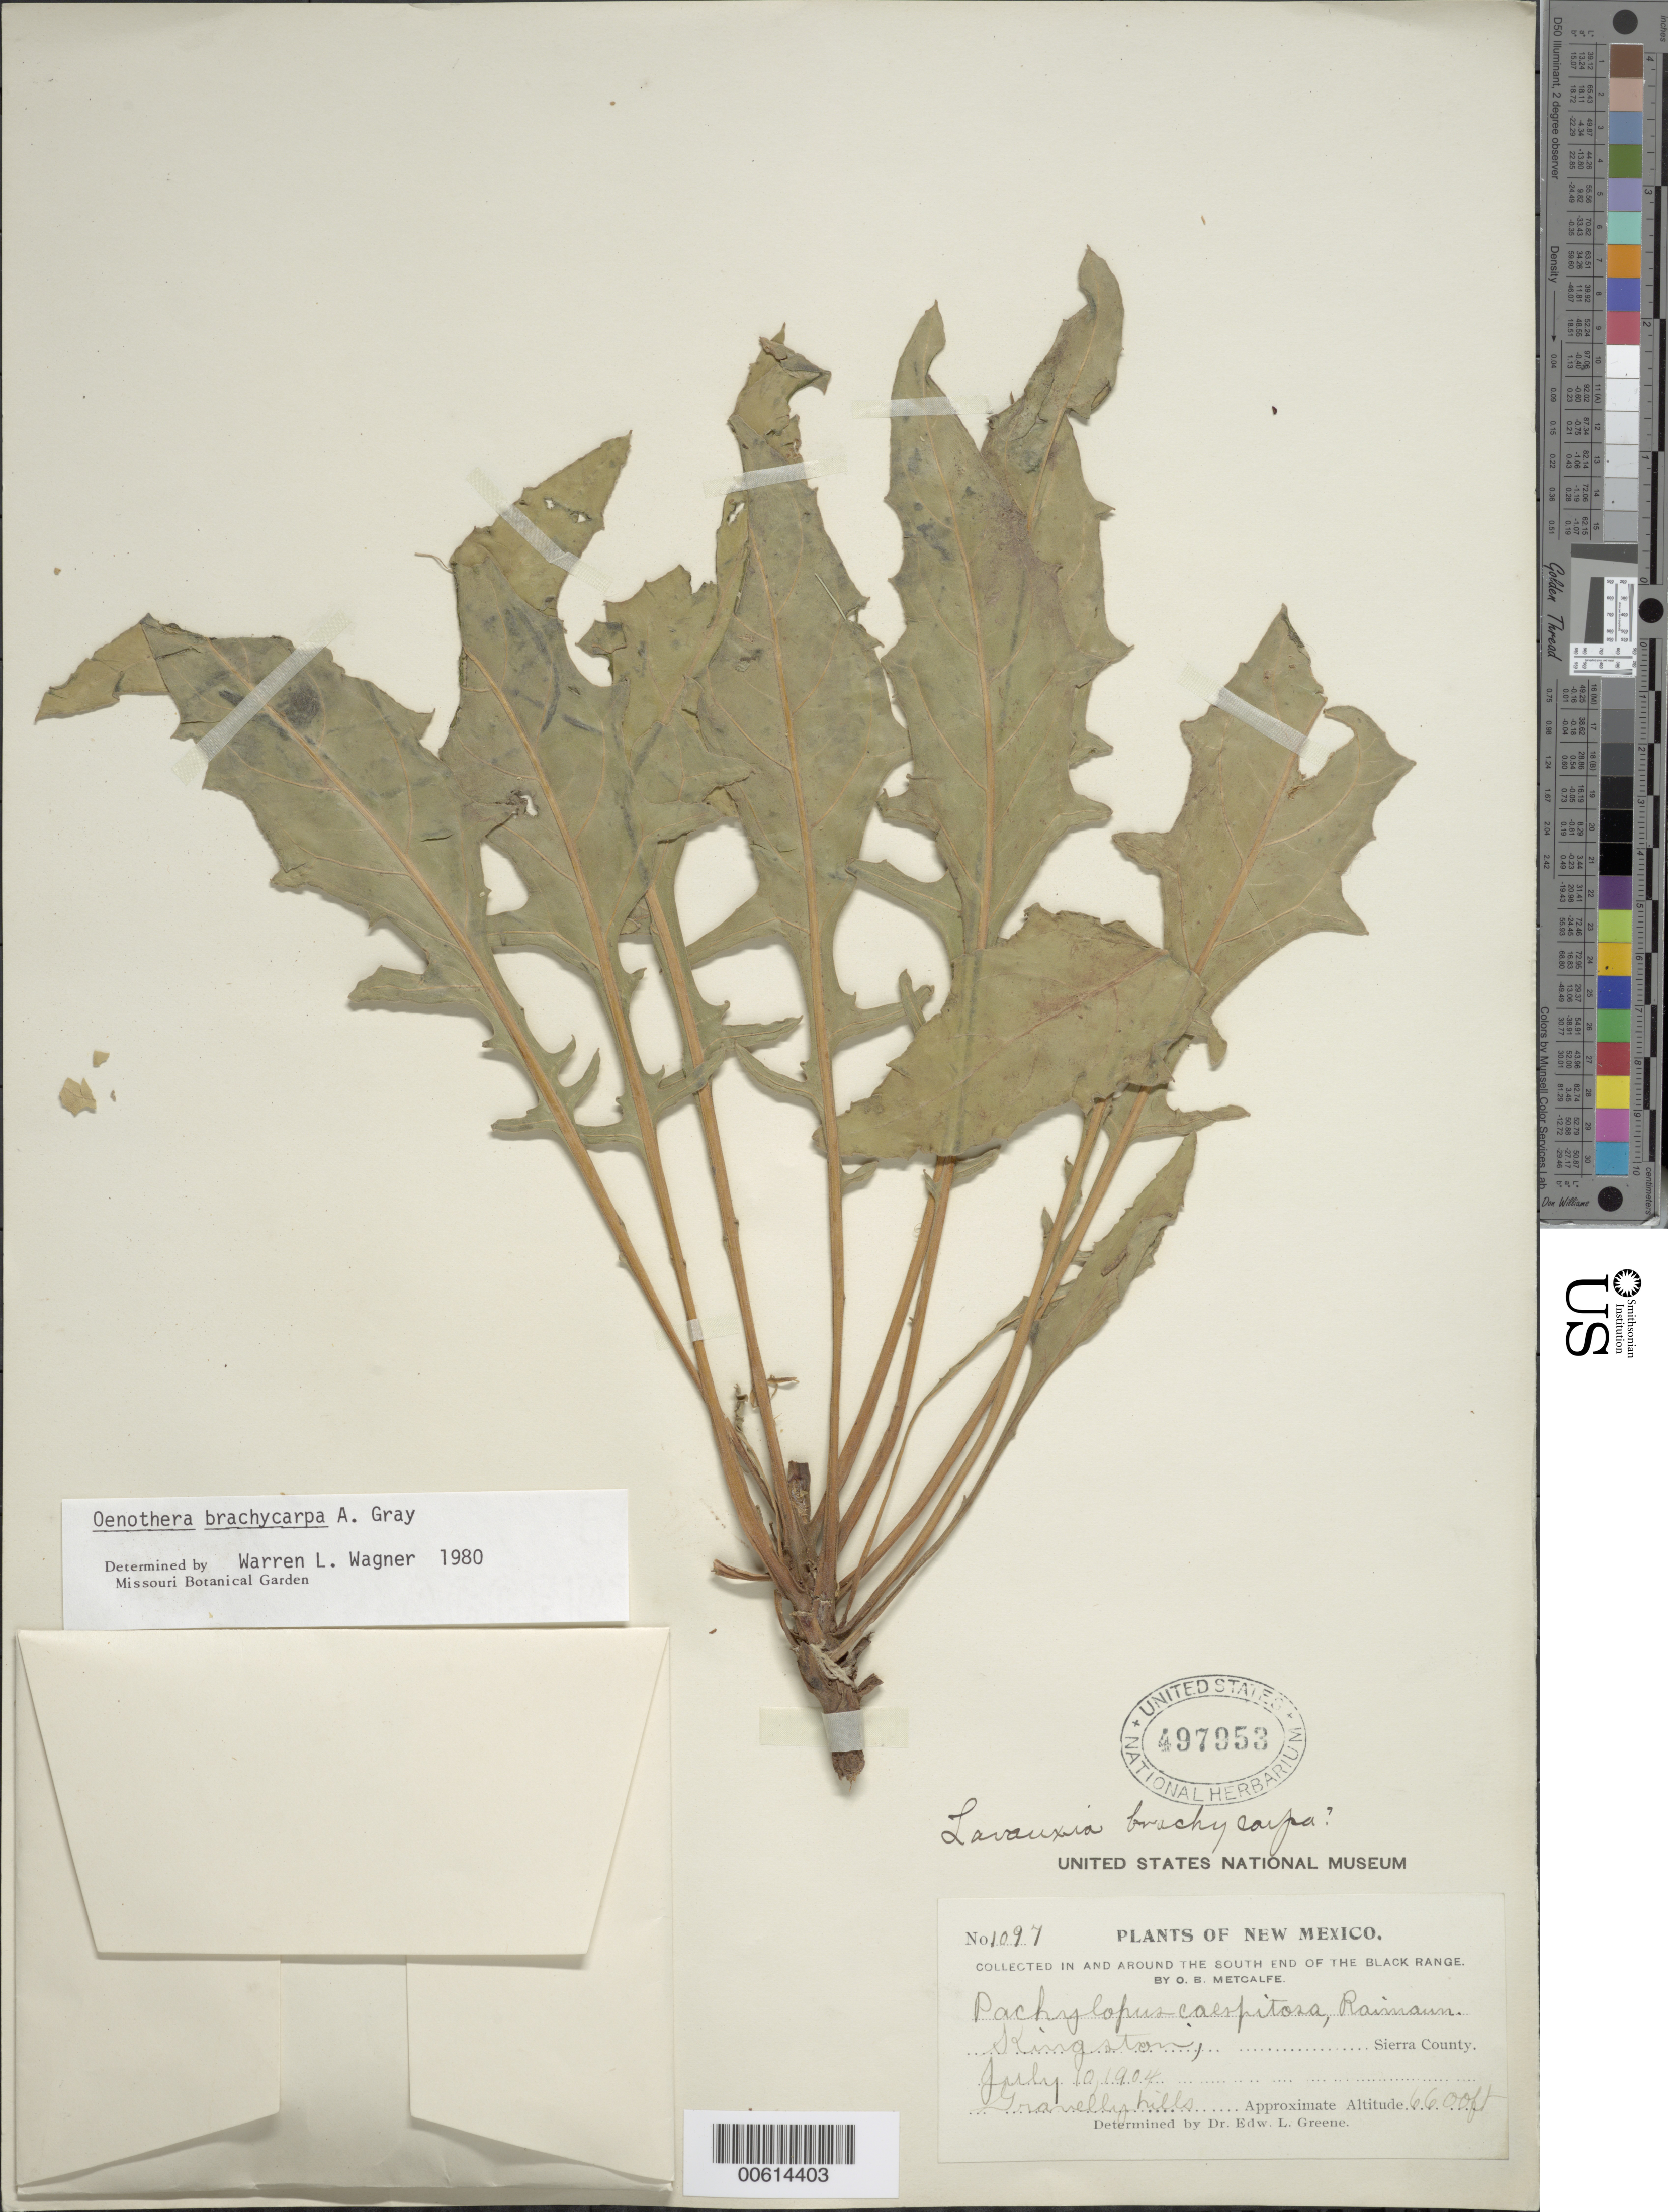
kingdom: Plantae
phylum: Tracheophyta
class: Magnoliopsida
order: Myrtales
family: Onagraceae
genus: Oenothera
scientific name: Oenothera brachycarpa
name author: A. Gray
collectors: O. B. Metcalfe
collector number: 1097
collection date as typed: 10 Jul 1904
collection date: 1904-07-10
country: United States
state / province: New Mexico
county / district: Sierra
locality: Kingston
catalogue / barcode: US 497953